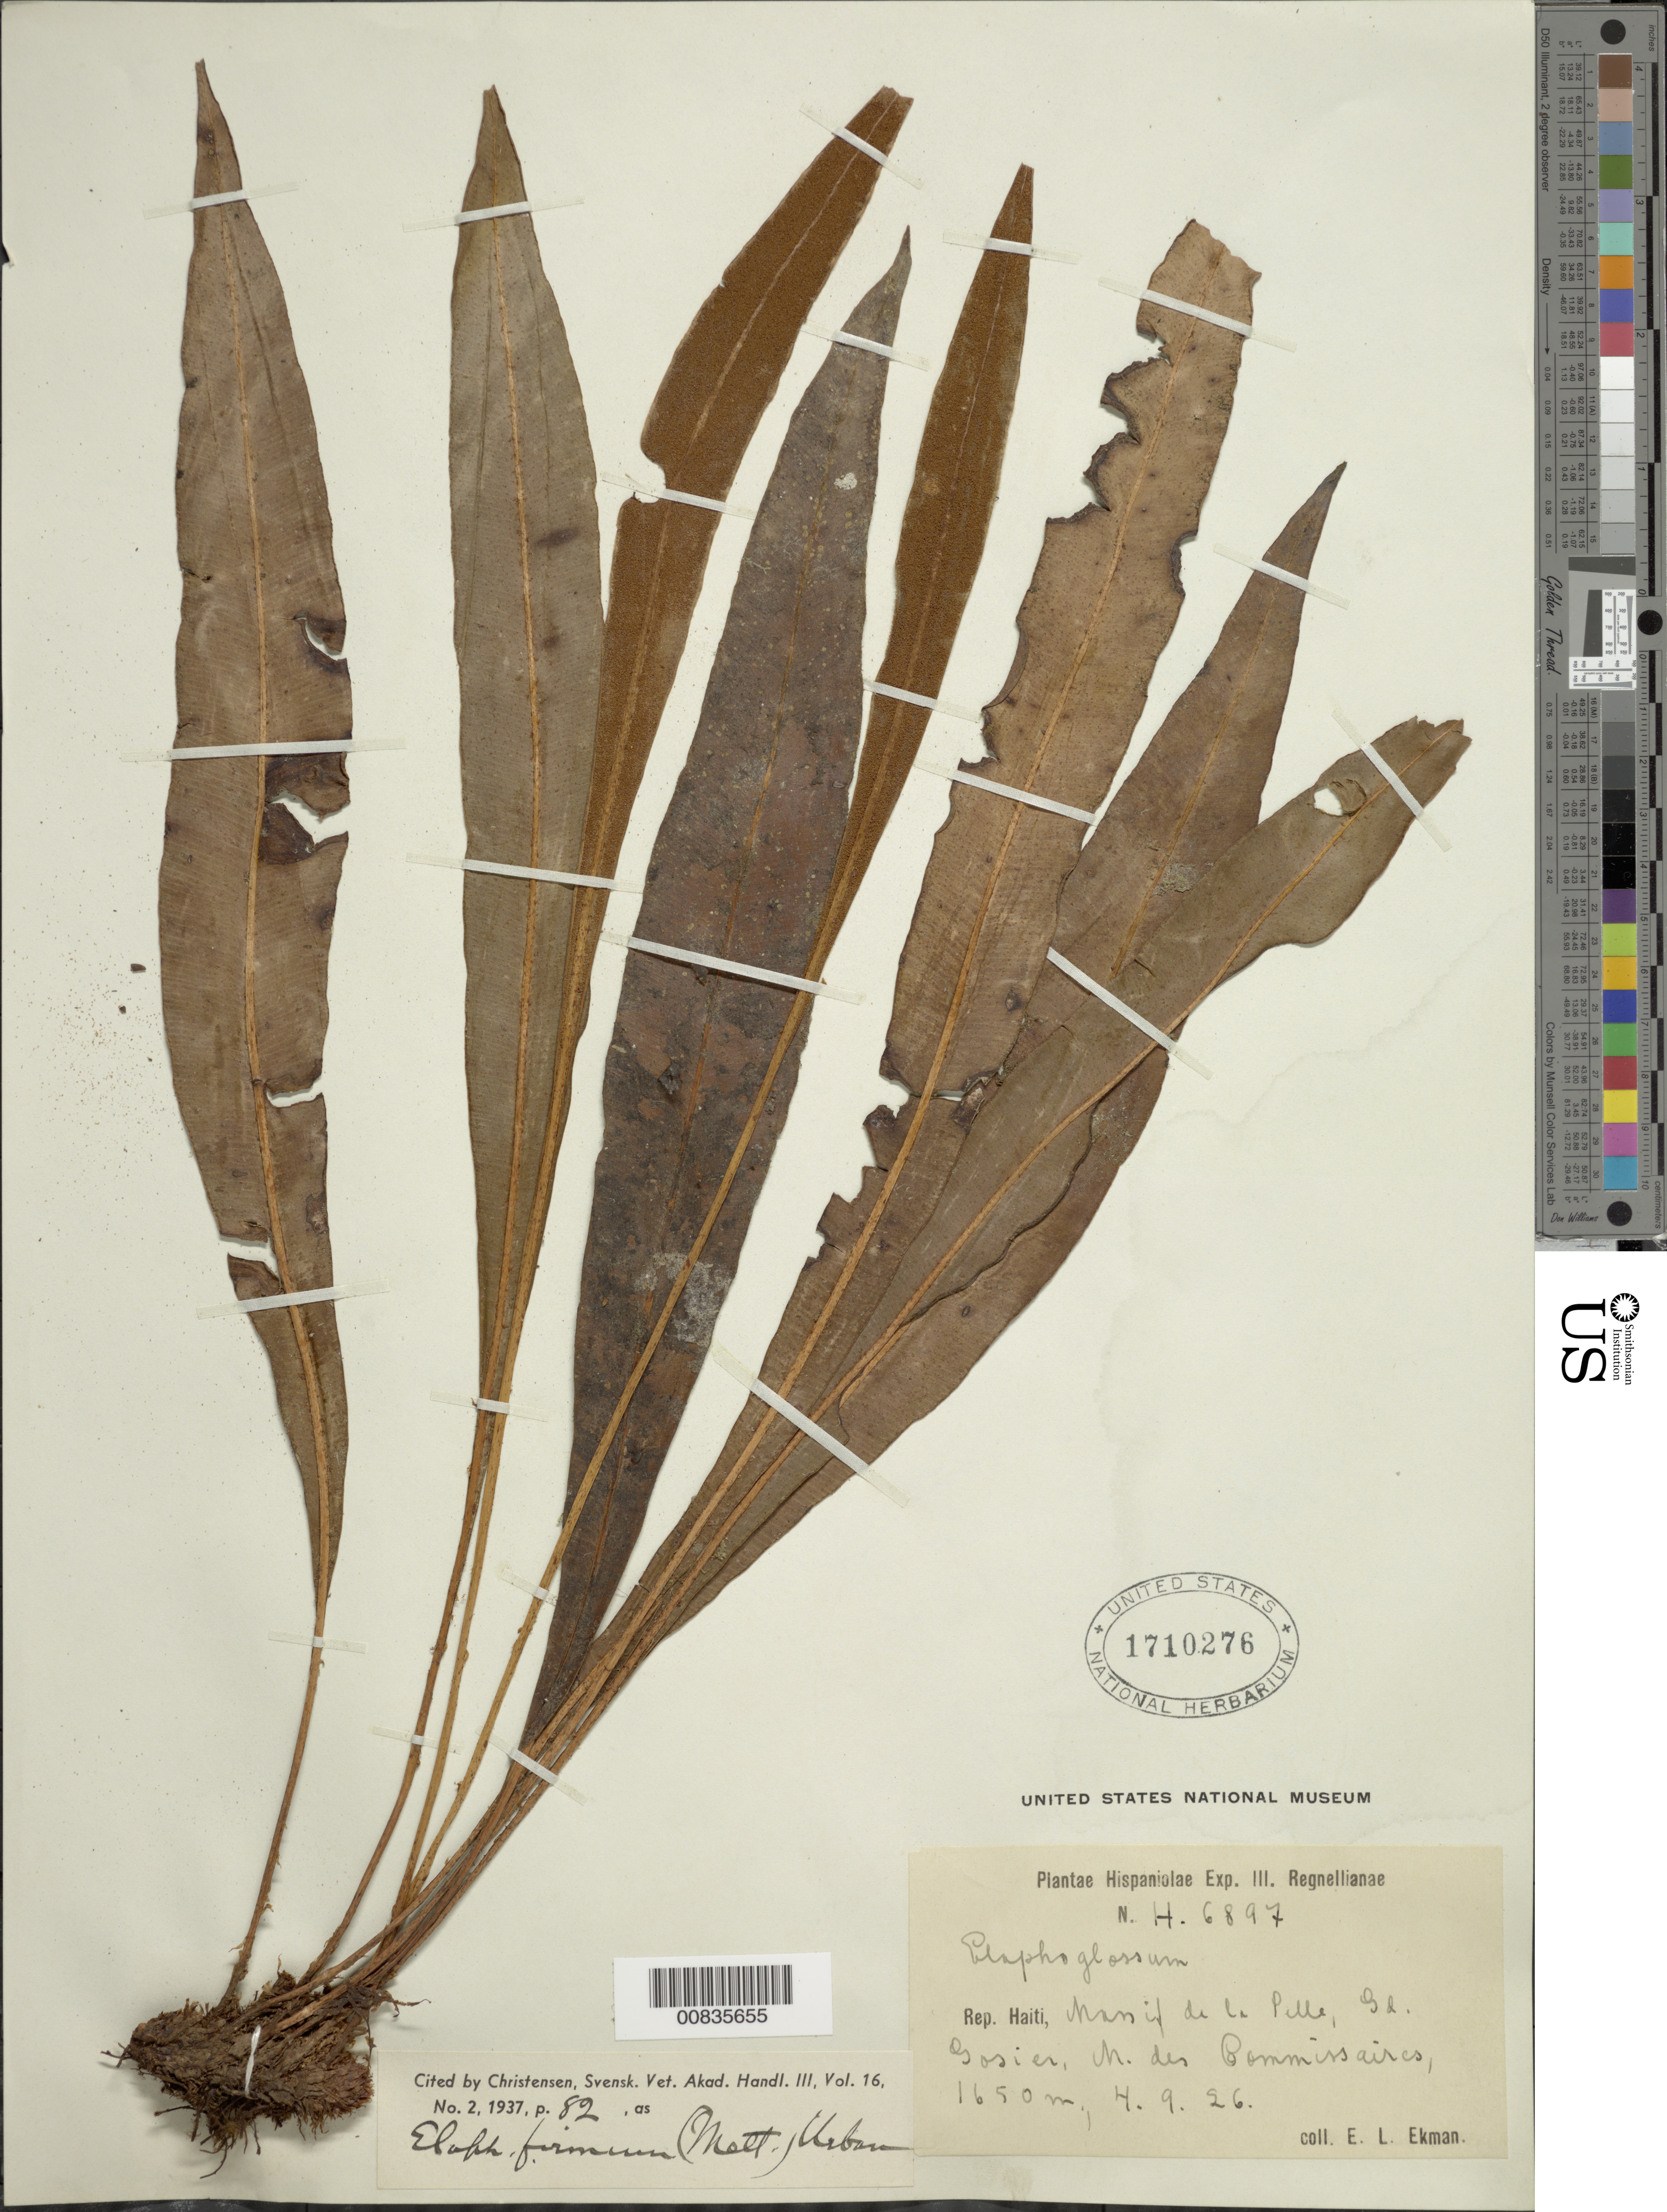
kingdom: Plantae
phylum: Tracheophyta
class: Polypodiopsida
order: Polypodiales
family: Dryopteridaceae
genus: Elaphoglossum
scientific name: Elaphoglossum chartaceum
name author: (Baker ex Jenman) C. Chr.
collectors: E. L. Ekman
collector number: H 6897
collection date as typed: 04 Sep 1926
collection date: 1926-09-04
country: Haiti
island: Hispaniola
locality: Massif de la Selle, Gd. Gosier, Morne des Commissaires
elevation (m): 1650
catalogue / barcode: US 1710276